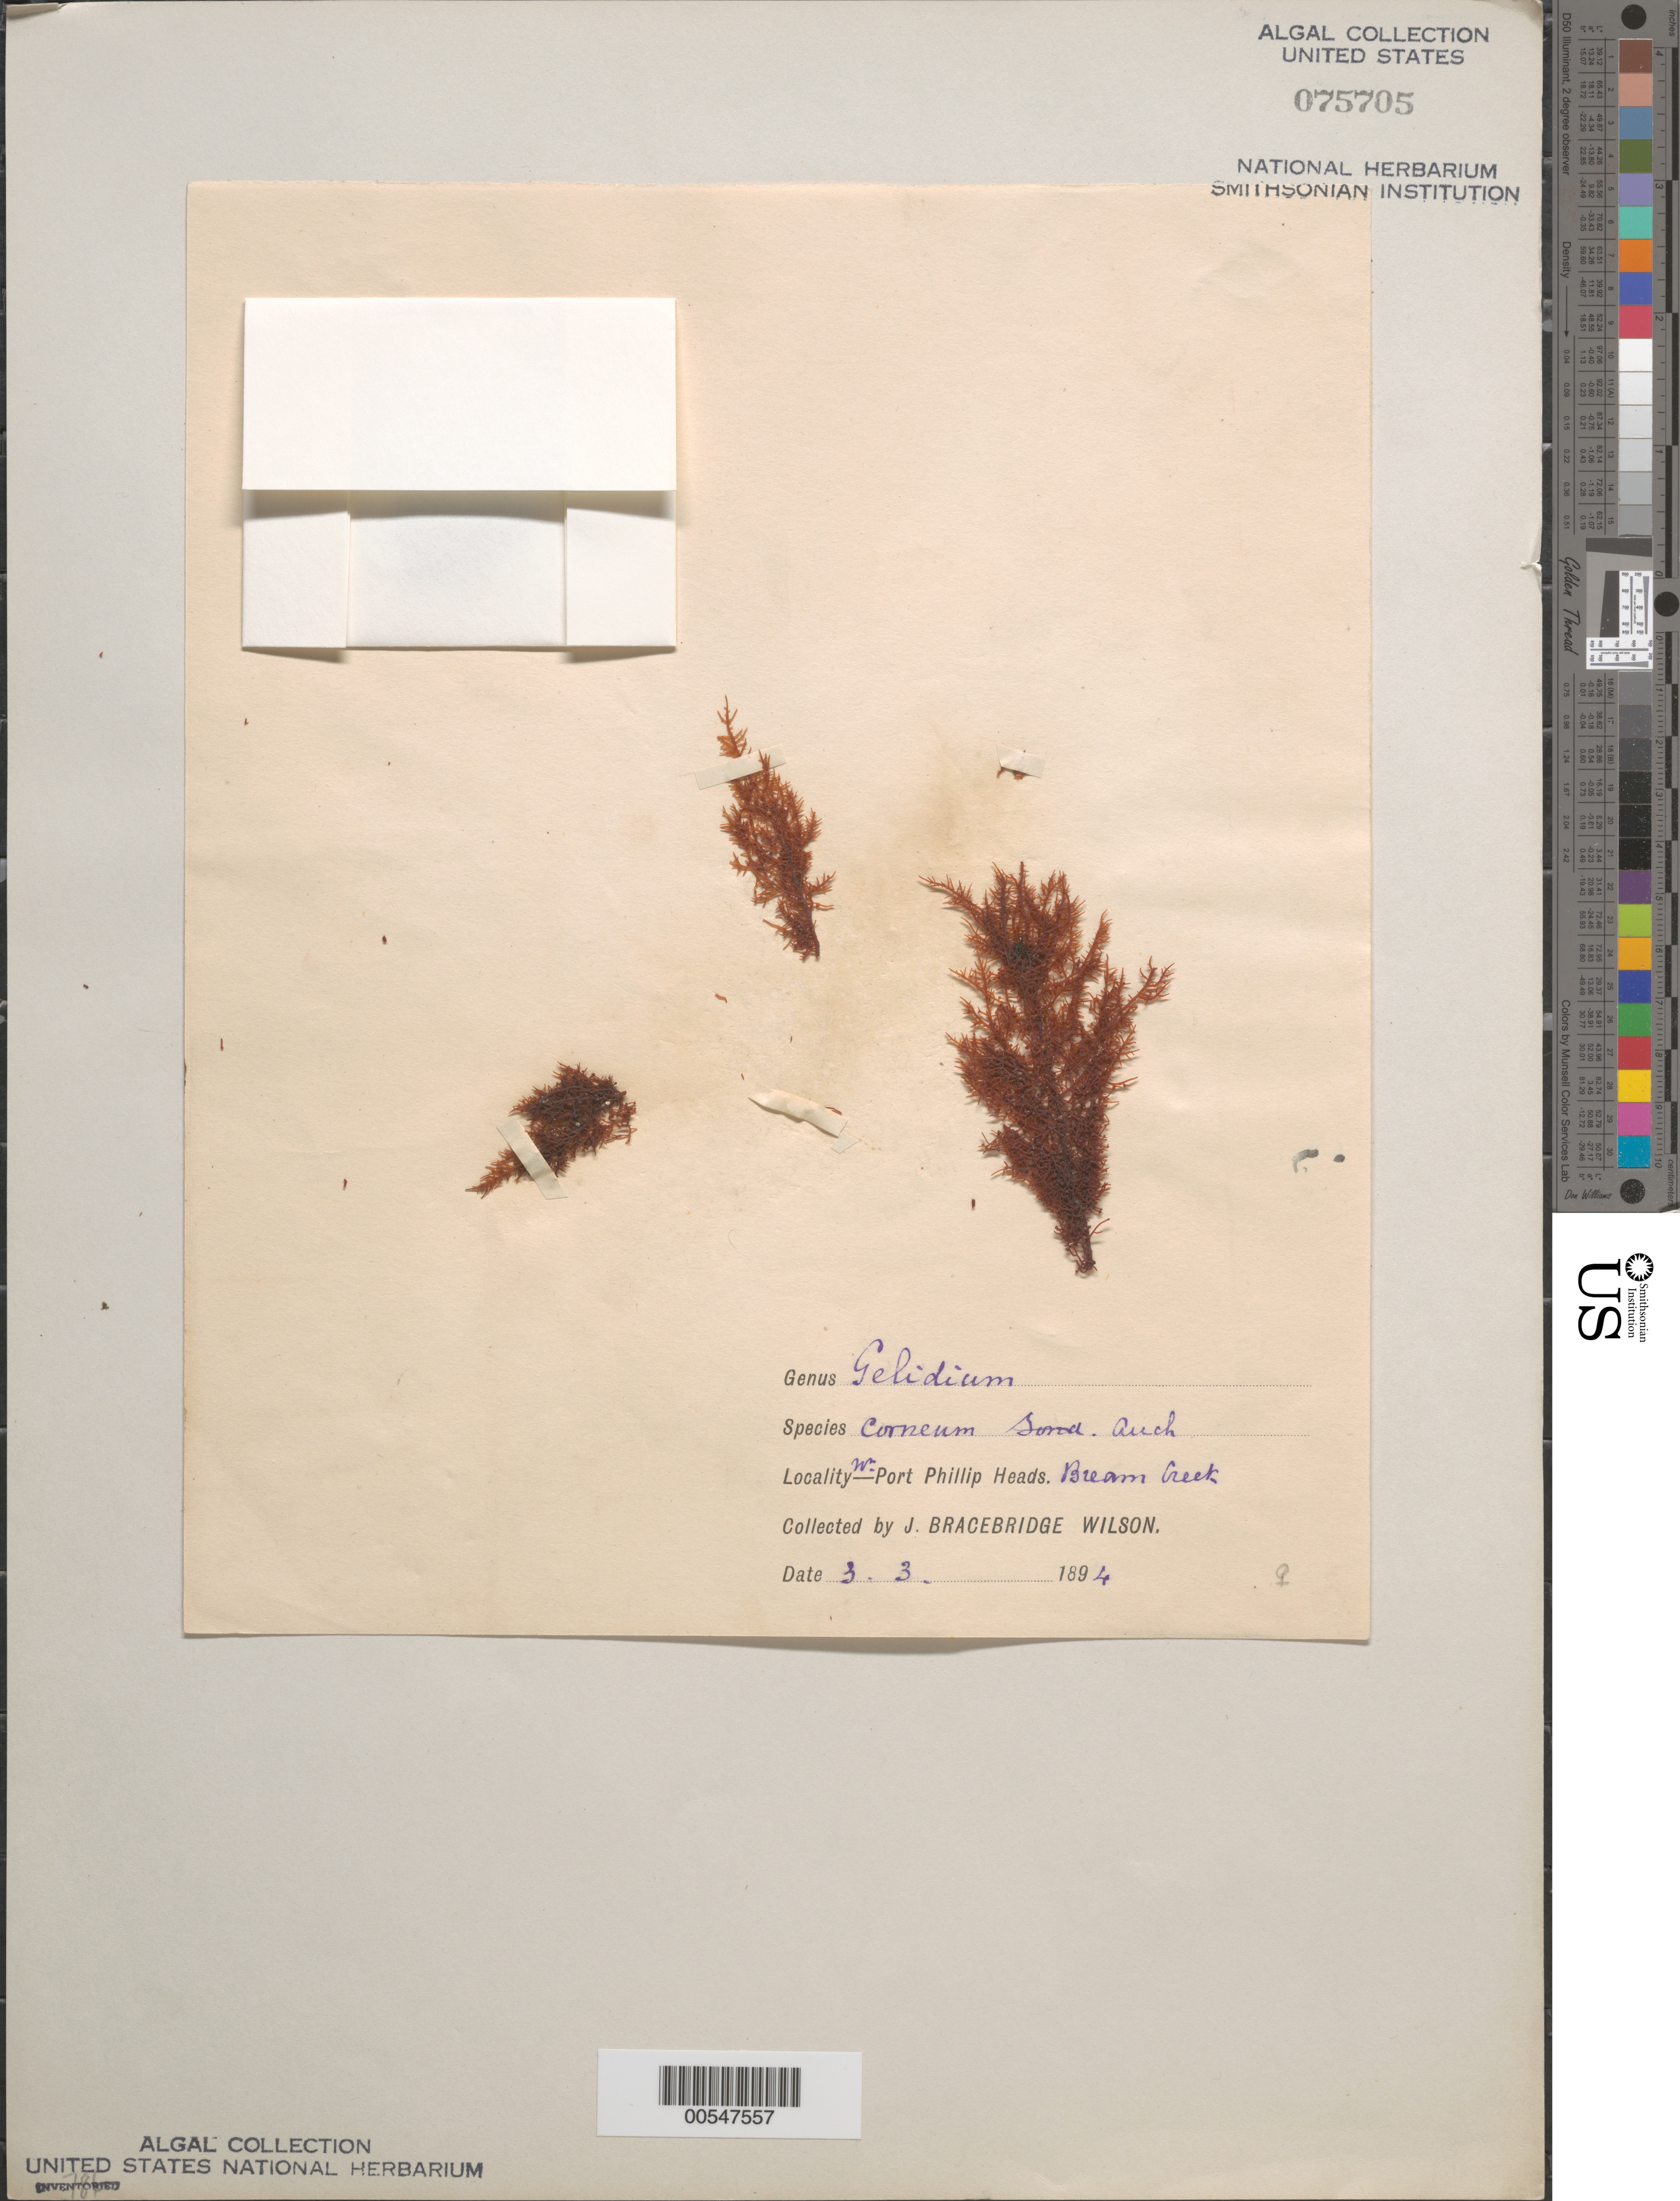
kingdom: Plantae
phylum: Rhodophyta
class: Florideophyceae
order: Gelidiales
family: Gelidiaceae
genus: Gelidium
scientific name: Gelidium corneum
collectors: J. B. Wilson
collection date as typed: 03 Mar 1894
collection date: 1894-03-03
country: Australia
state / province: Victoria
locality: Bream creek, near port phillip heads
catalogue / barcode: US 75705